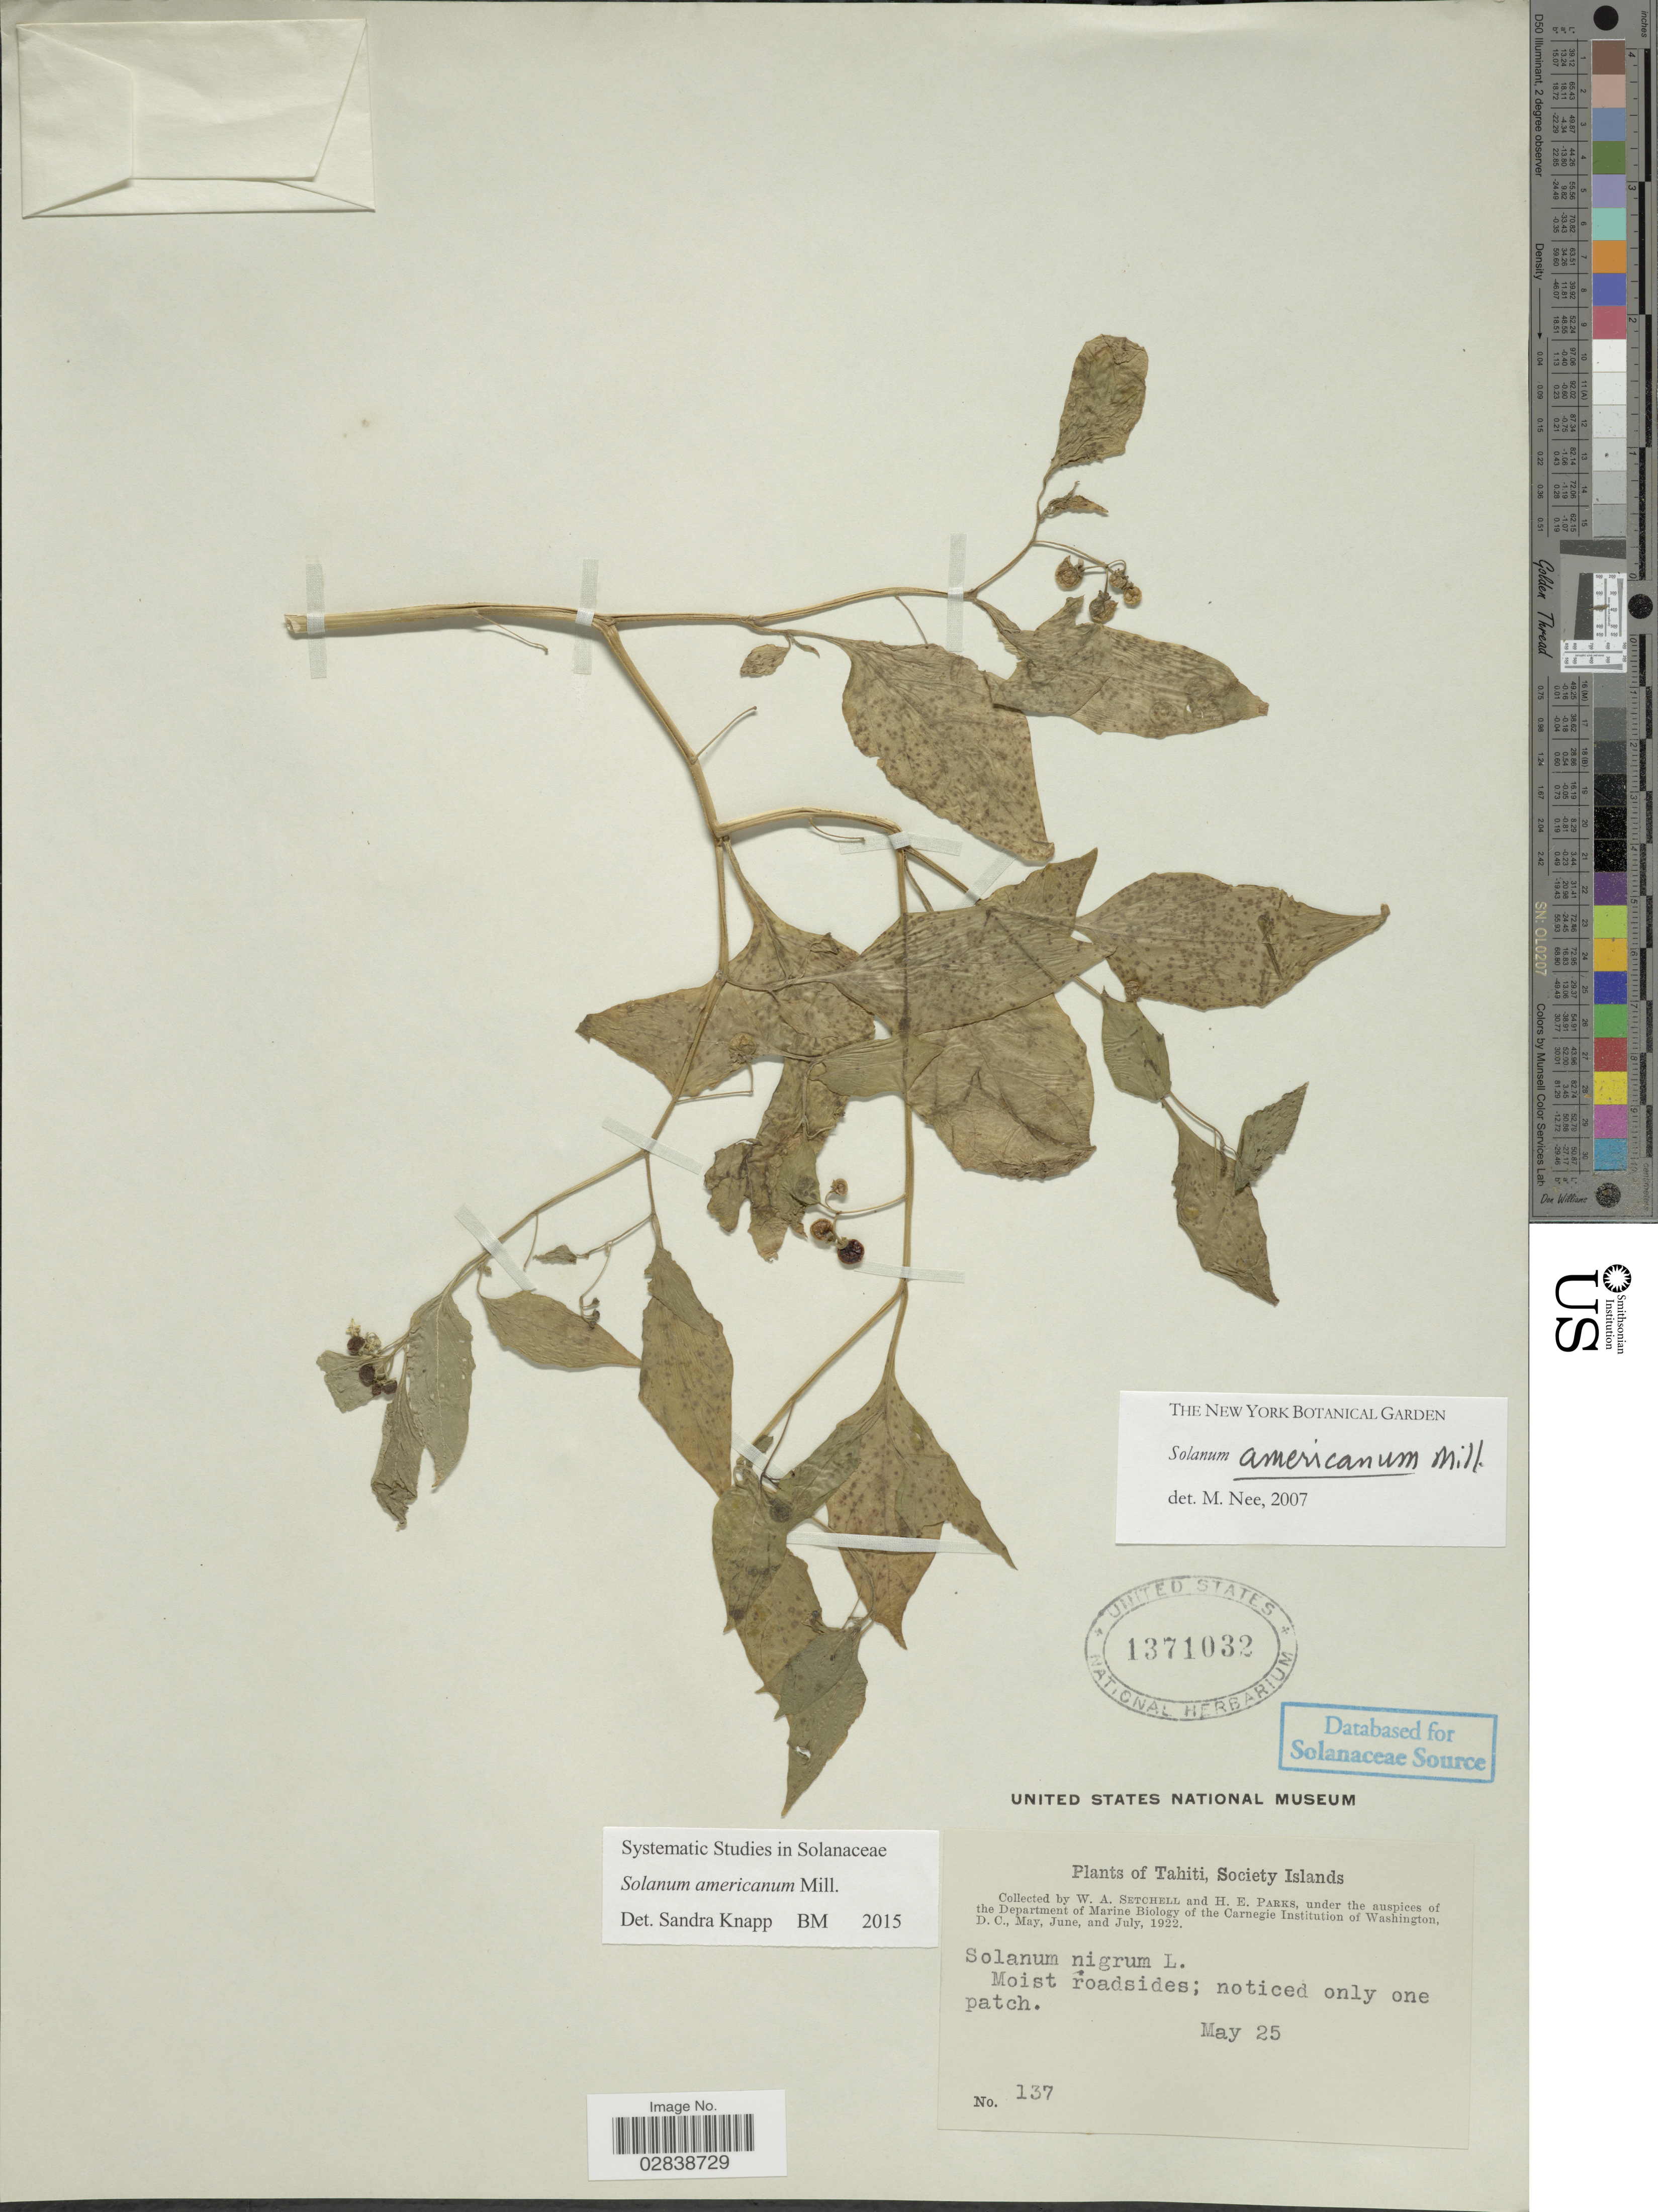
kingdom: Plantae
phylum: Tracheophyta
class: Magnoliopsida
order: Solanales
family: Solanaceae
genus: Solanum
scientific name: Solanum americanum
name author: Mill.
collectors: W. Setchell & H. E. Parks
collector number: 137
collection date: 1922-05-25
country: French Polynesia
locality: Tahiti, Society Islands.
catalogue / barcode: US 1371032